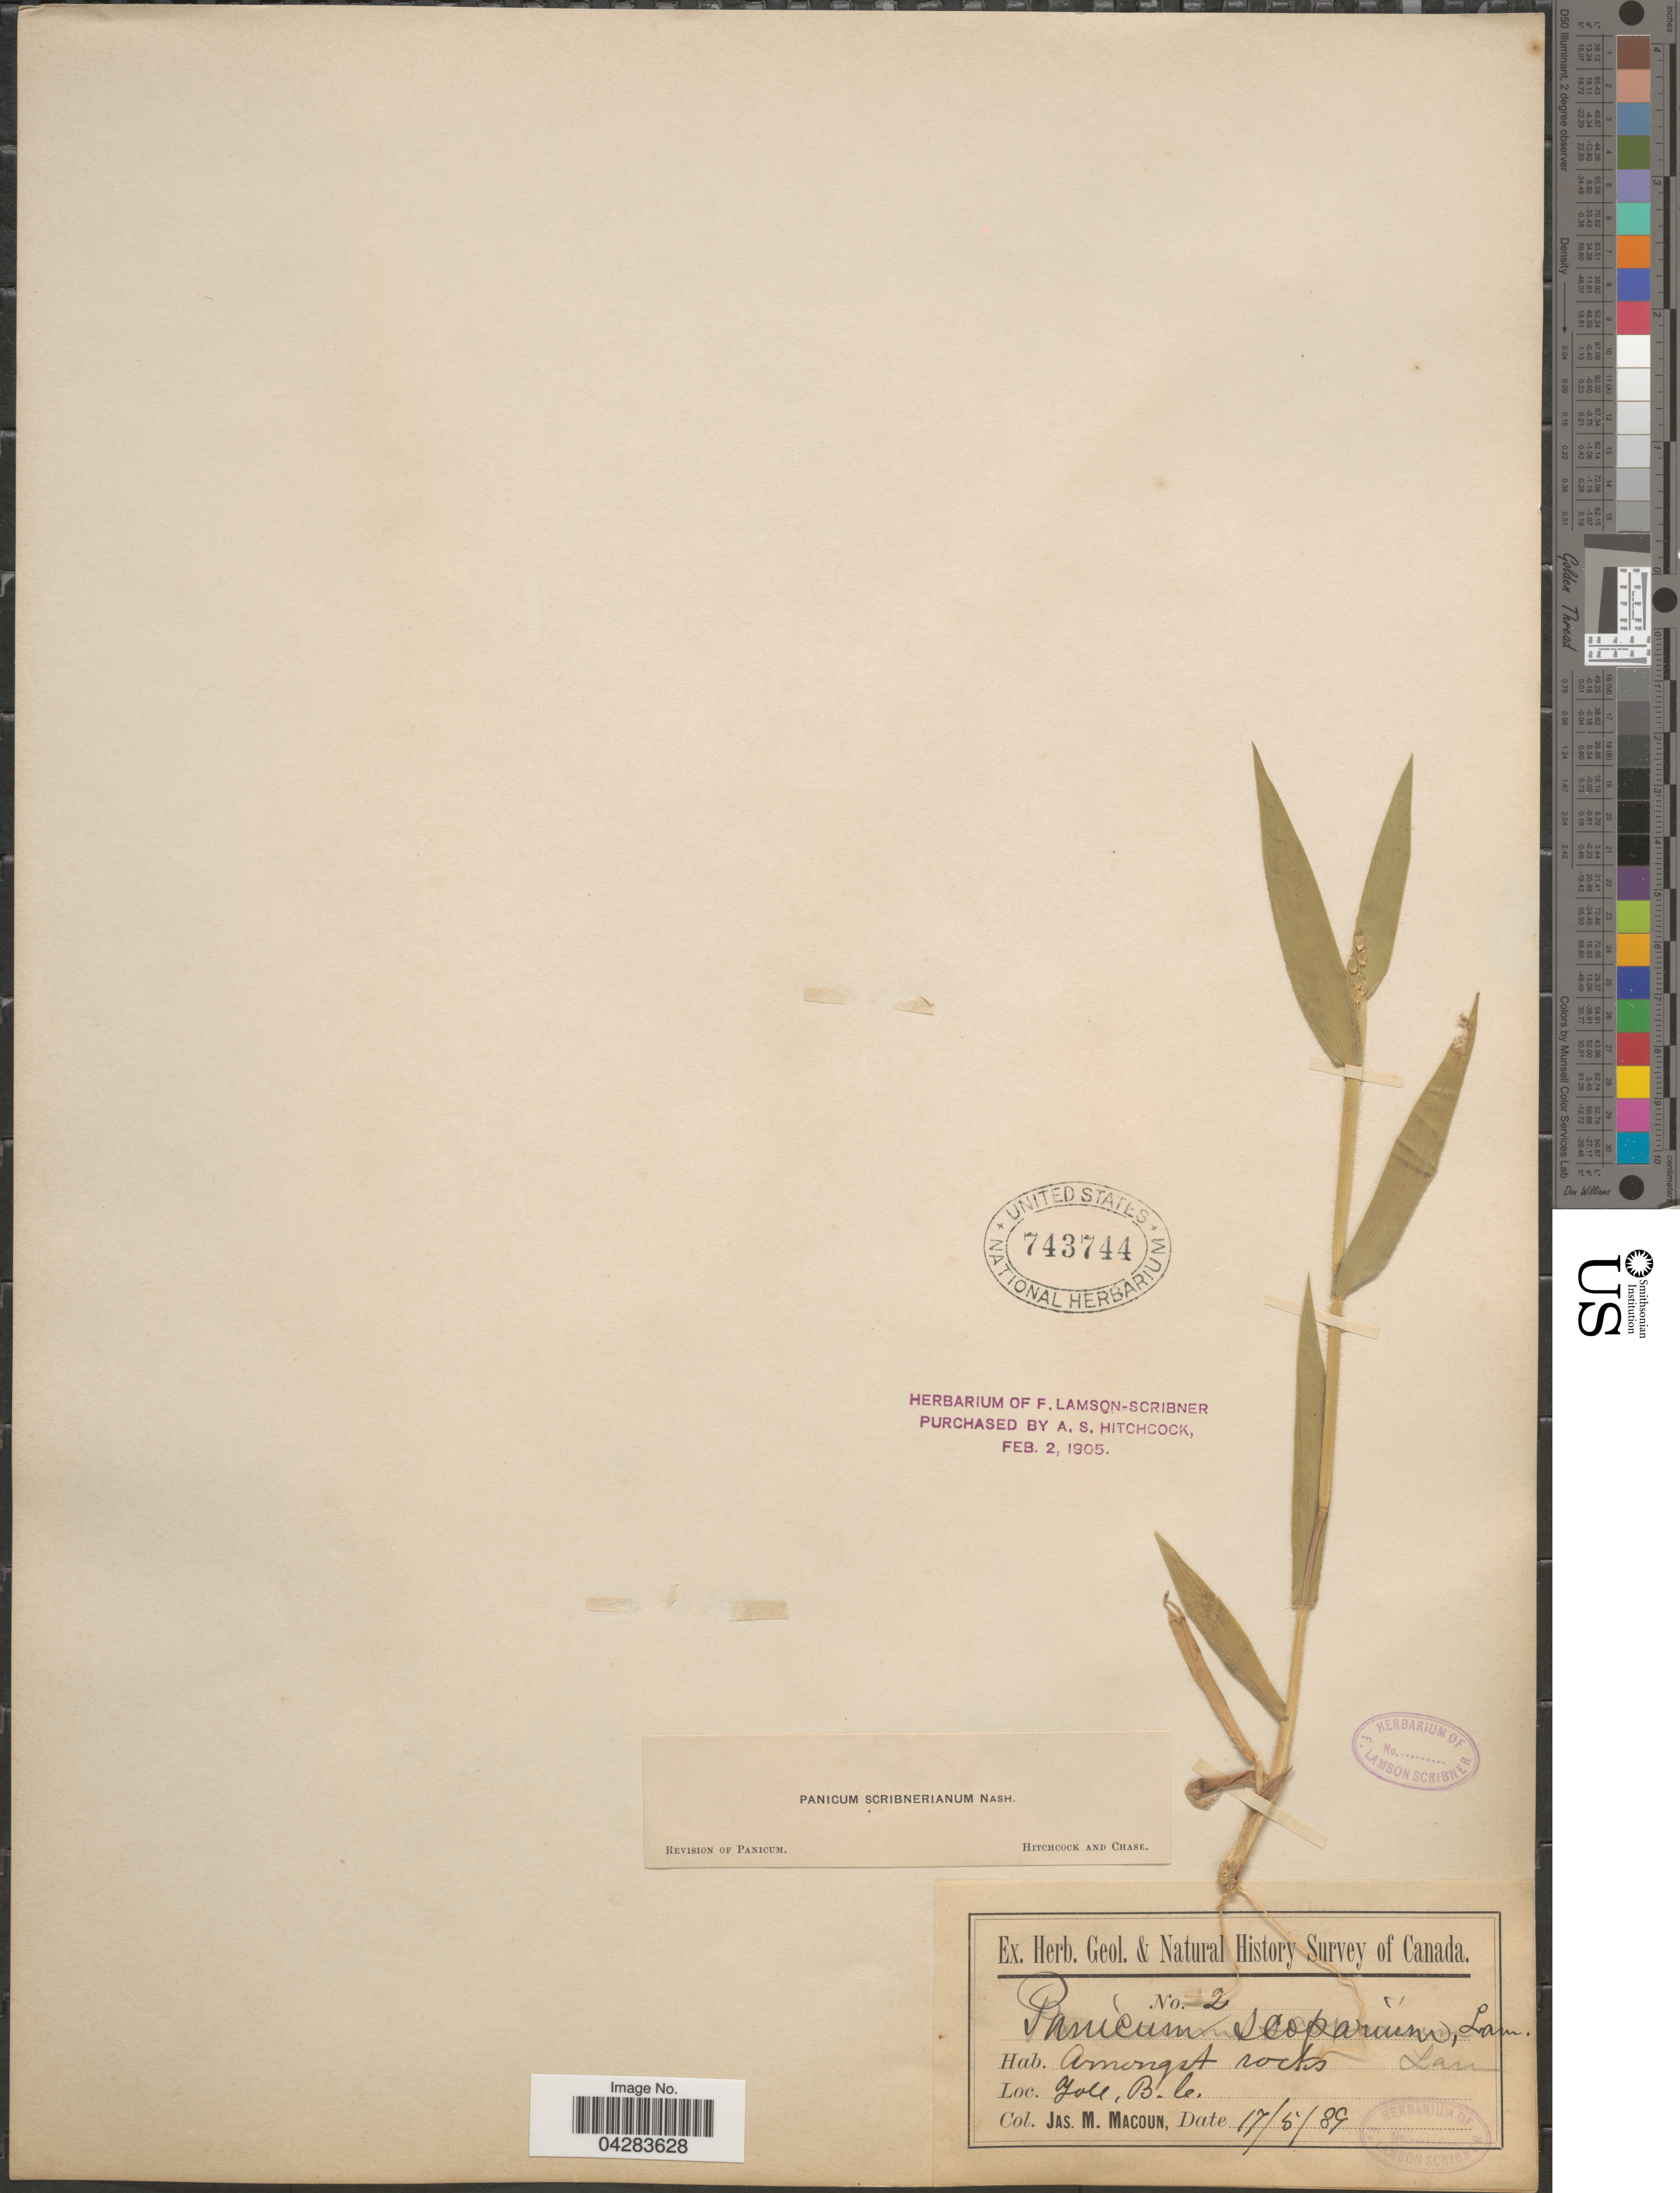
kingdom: Plantae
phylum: Tracheophyta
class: Liliopsida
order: Poales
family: Poaceae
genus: Dichanthelium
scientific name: Dichanthelium oligosanthes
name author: (Schult.) Gould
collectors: J. M. Macoun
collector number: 2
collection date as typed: Transcribed d/m/y: 17/5/39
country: Canada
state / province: British Columbia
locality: Geol. & Natural History Survey of Canada. Toll.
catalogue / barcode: US 743744